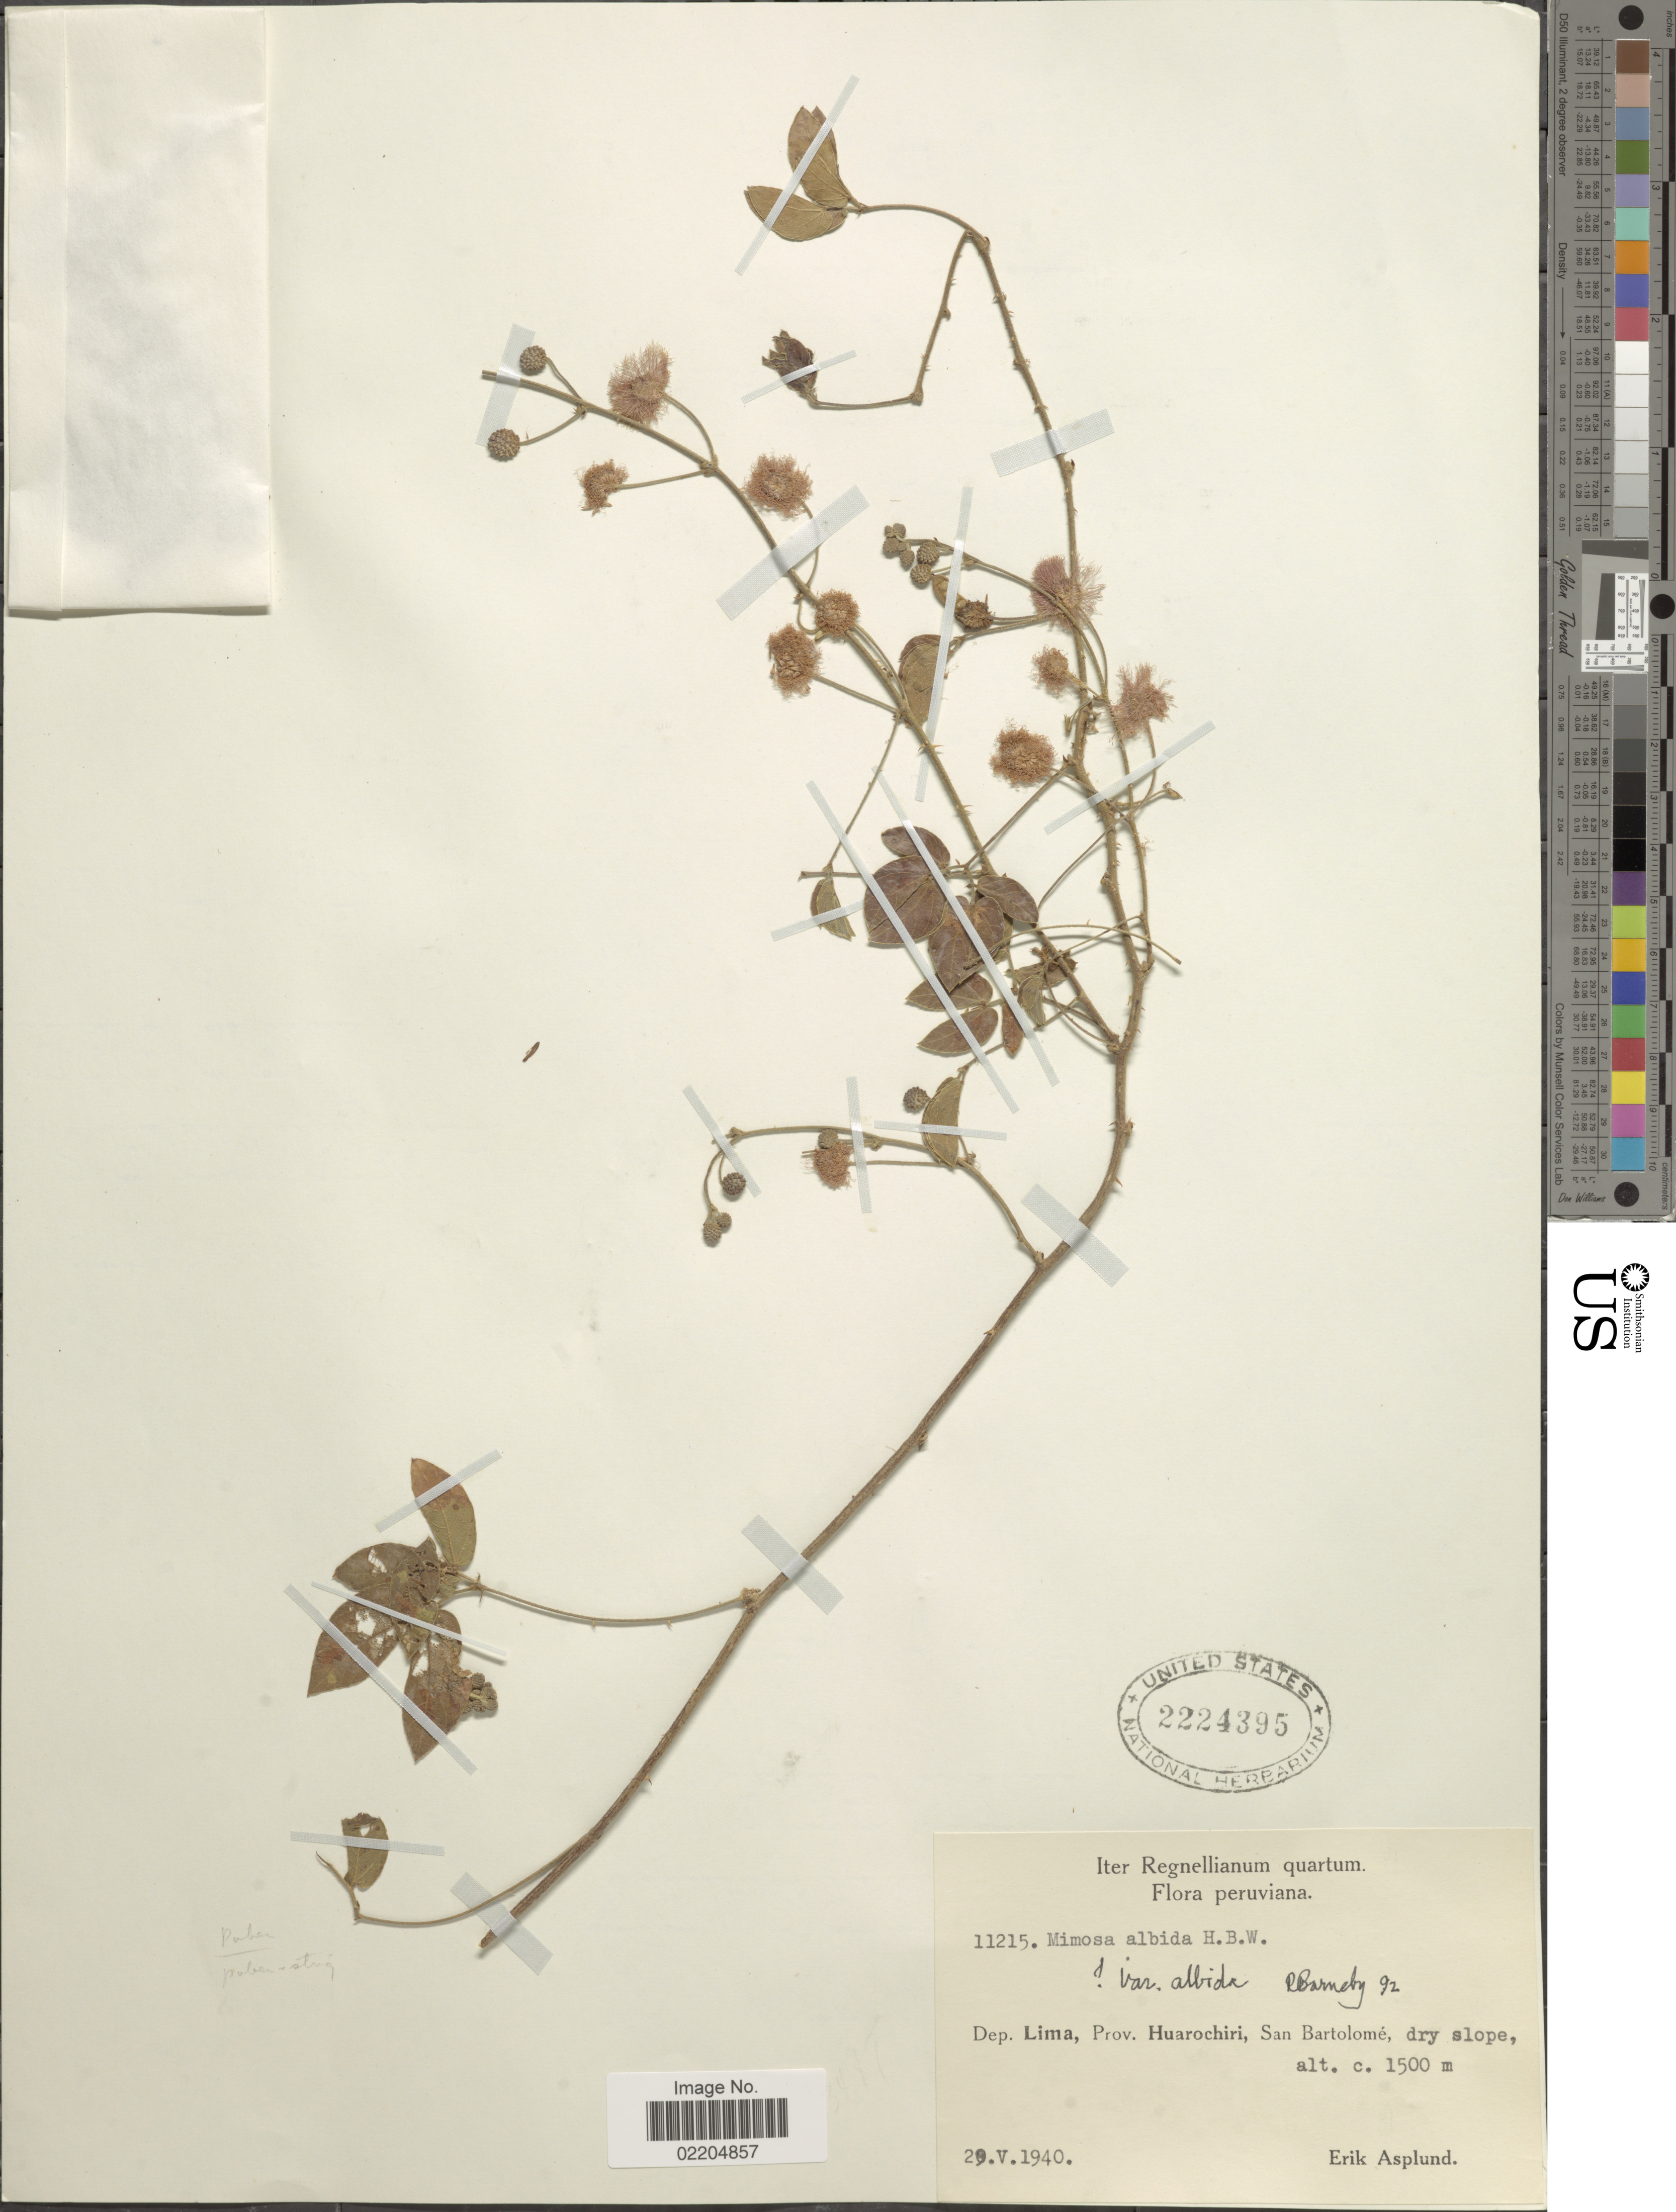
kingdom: Plantae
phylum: Tracheophyta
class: Magnoliopsida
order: Fabales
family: Fabaceae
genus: Mimosa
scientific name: Mimosa albida var. albida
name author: Humb. & Bonpl. ex Willd.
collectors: E. Asplund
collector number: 11215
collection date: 1940-05-29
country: Peru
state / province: Lima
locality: Dep.Lima, Prov. Huarochiri, San Bartolome.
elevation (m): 1500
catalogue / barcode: US 2224395